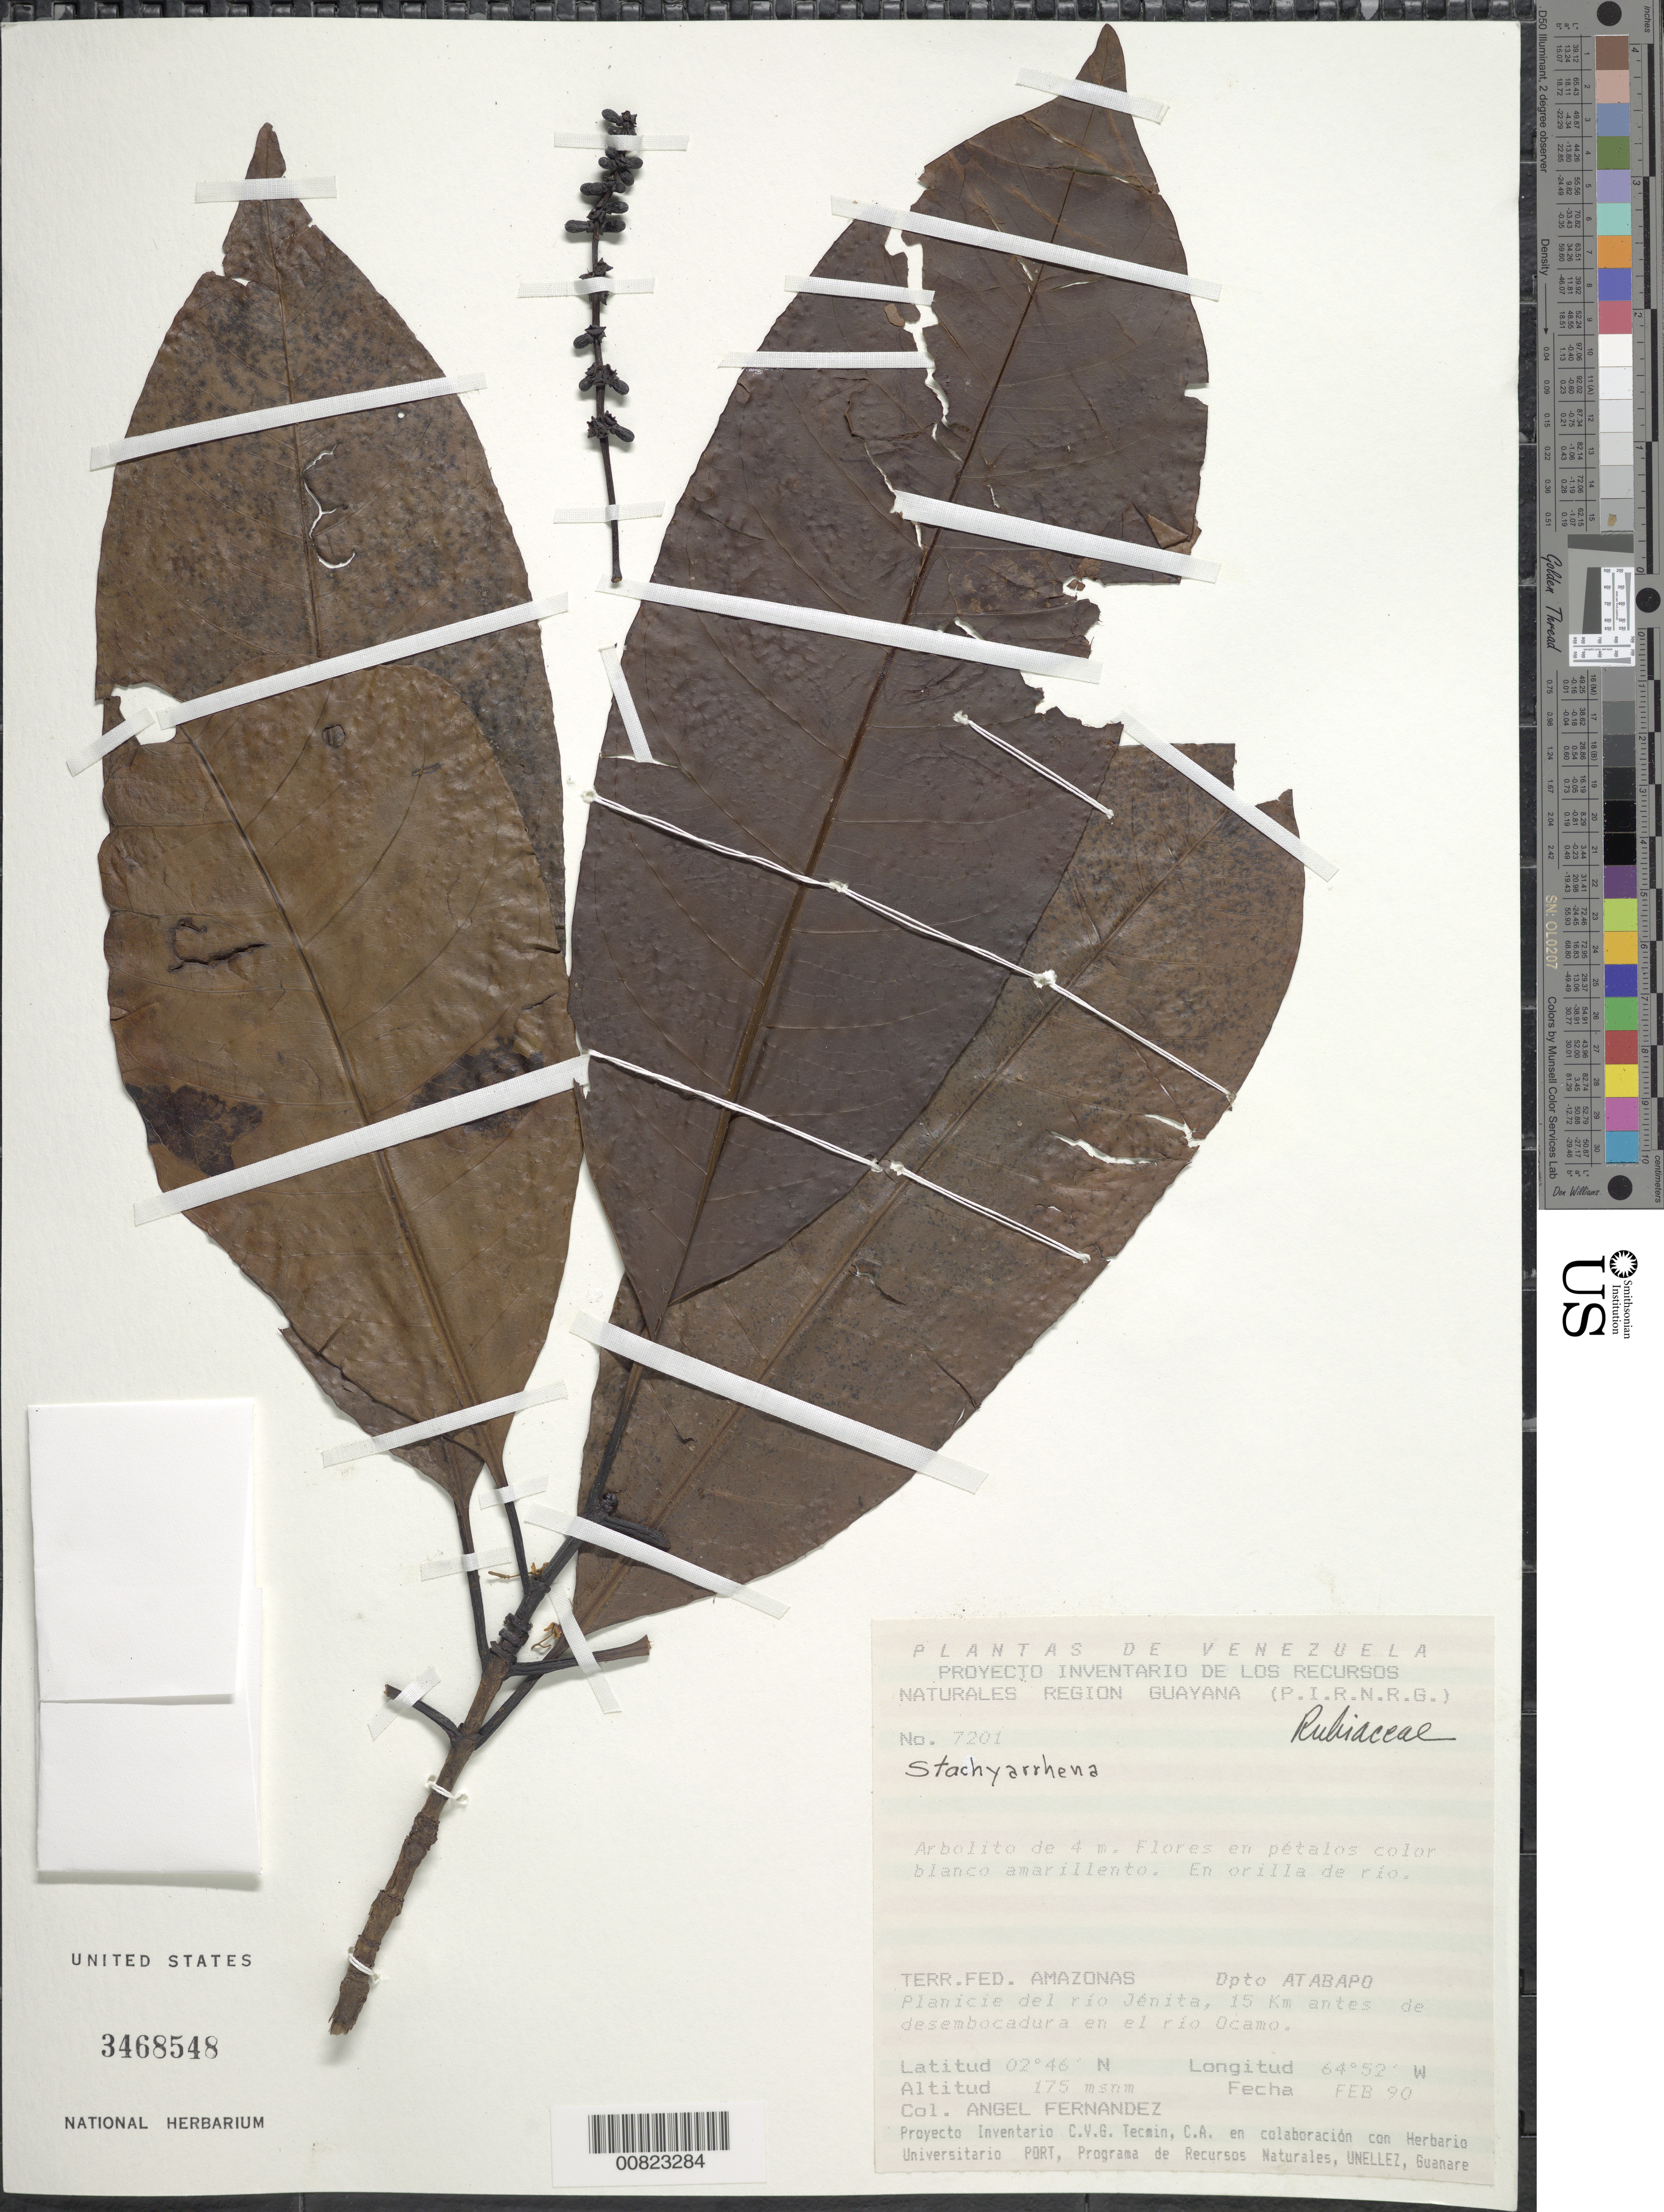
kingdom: Plantae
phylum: Tracheophyta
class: Magnoliopsida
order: Gentianales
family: Rubiaceae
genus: Stachyarrhena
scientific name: Stachyarrhena acutiloba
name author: Steyerm.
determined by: Kirkbride, J. H.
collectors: A. Fernández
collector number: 7201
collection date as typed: Feb-90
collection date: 1990-02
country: Venezuela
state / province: Amazonas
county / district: Atabapo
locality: Río Jénita, 15 km antes de desembocadura en el Río Ocamo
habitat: Riverbank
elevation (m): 175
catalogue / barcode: US 3468548